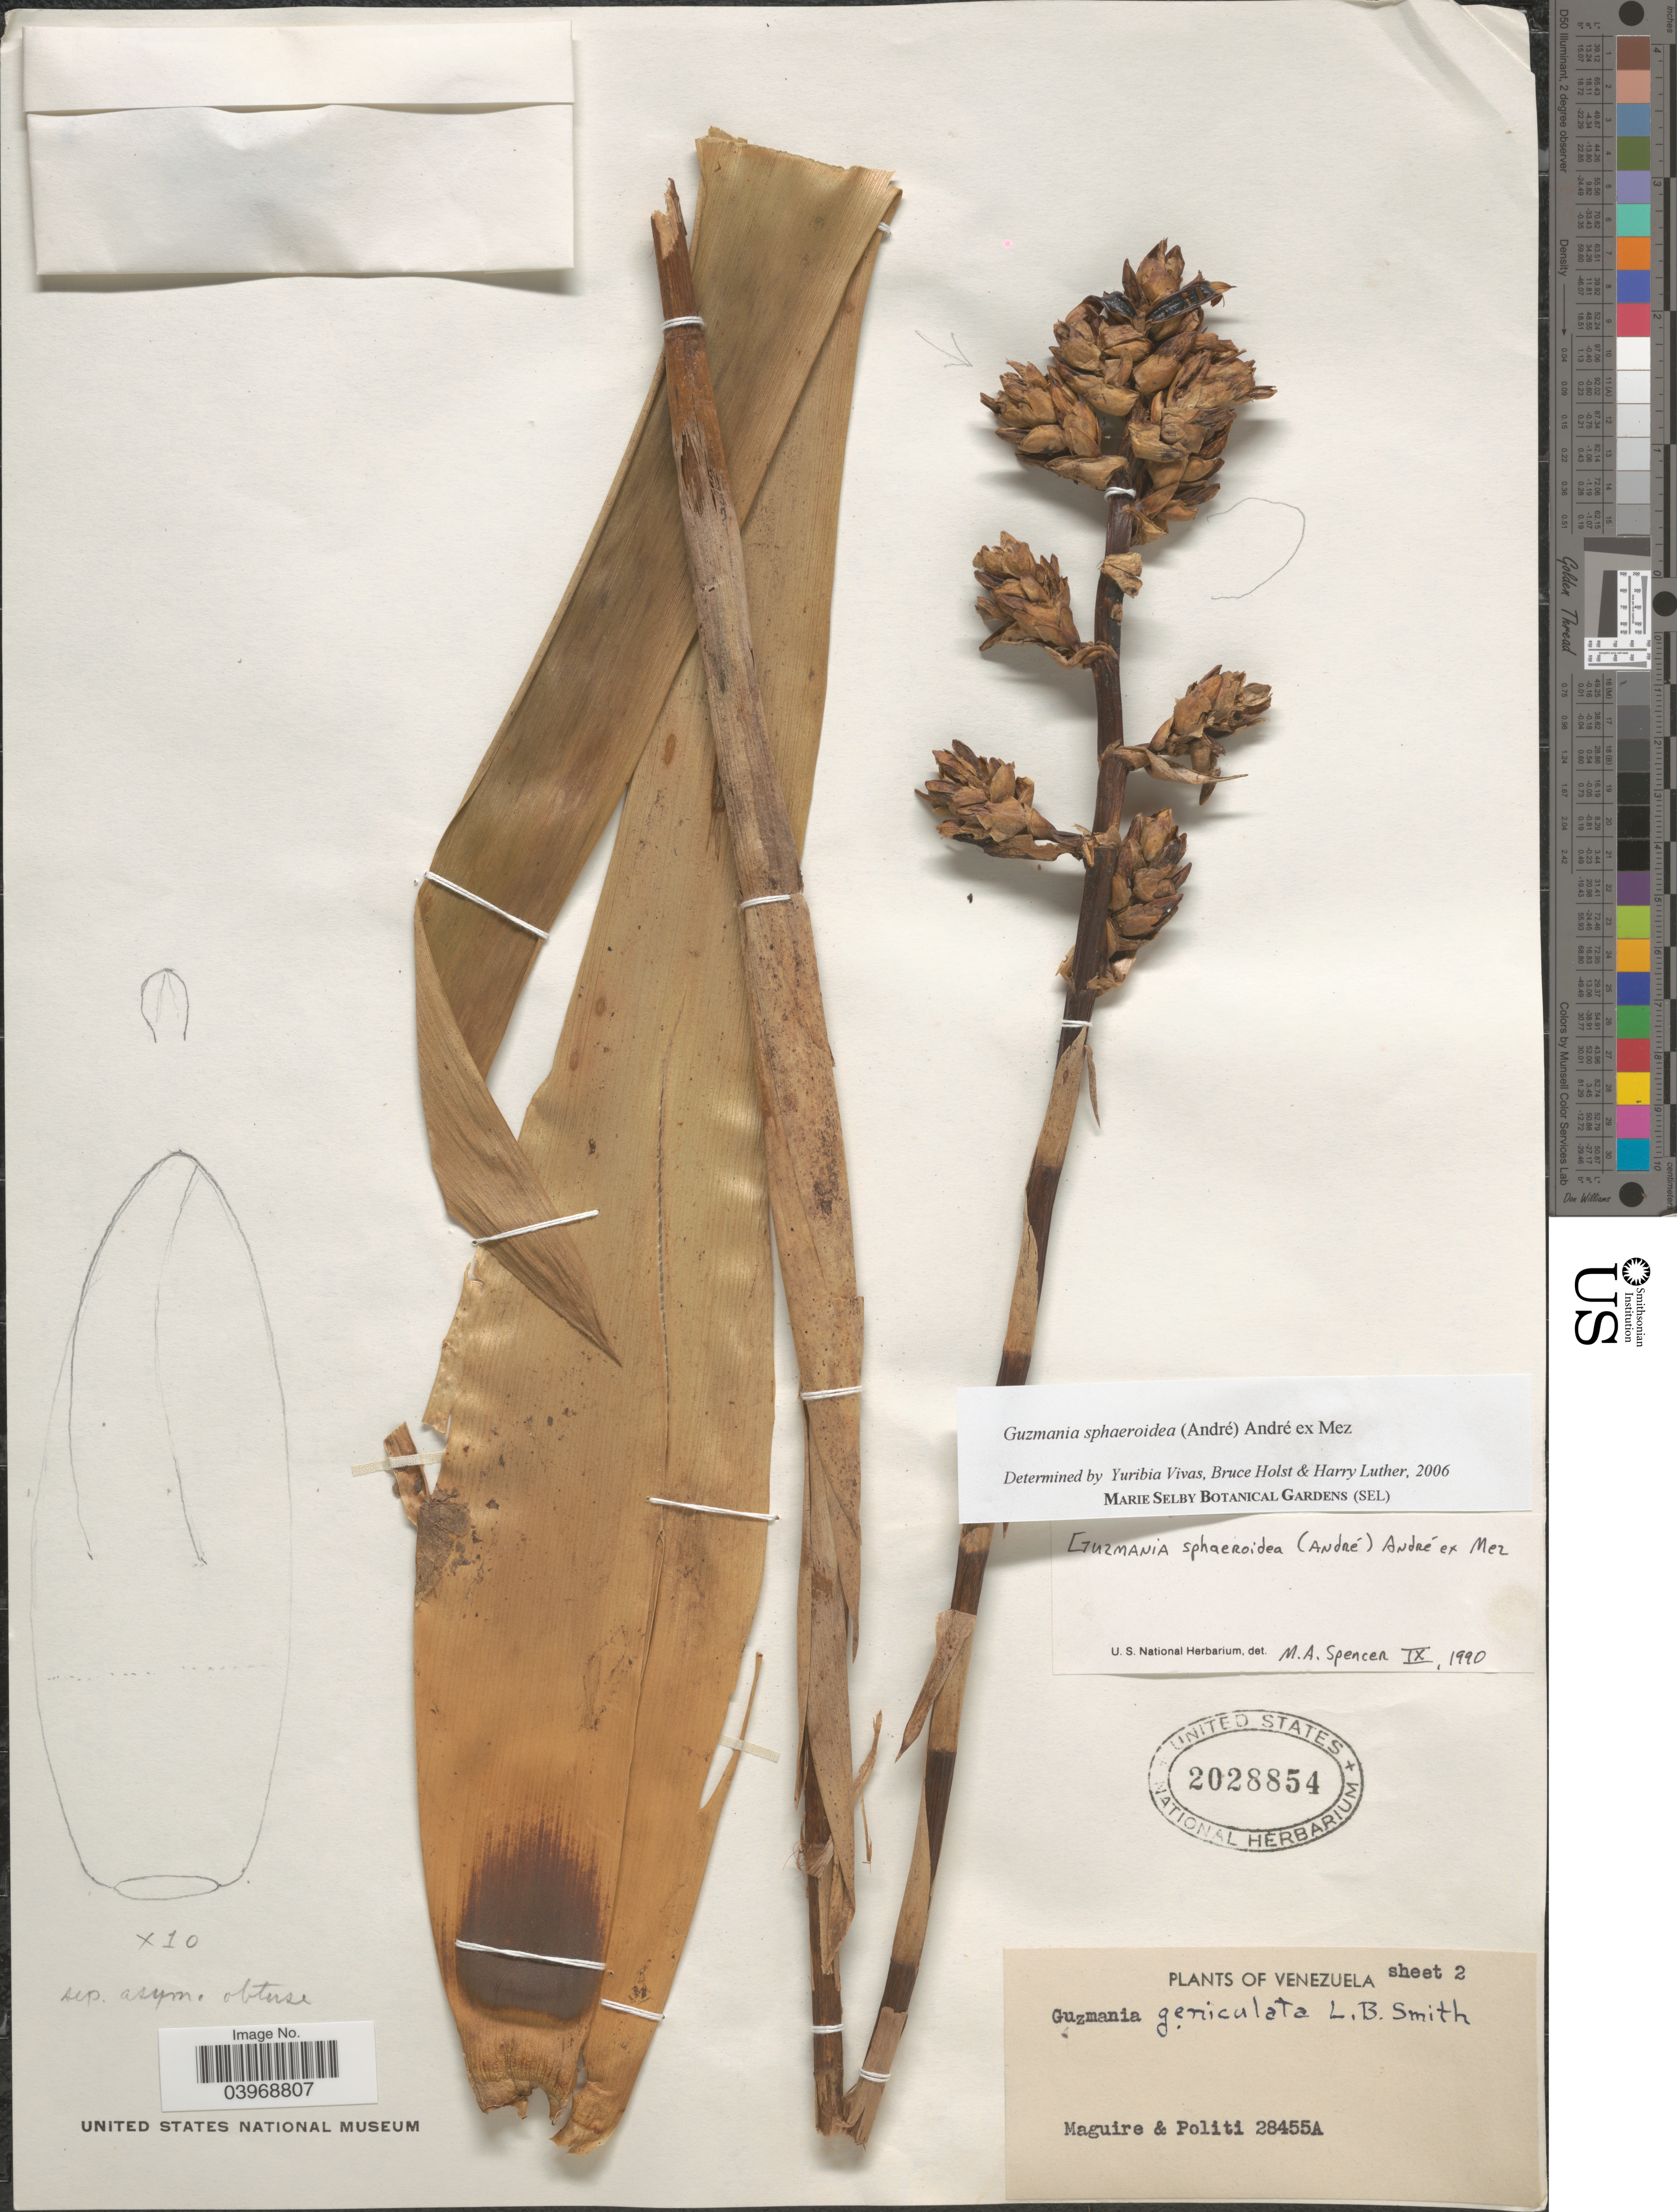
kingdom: Plantae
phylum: Tracheophyta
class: Liliopsida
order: Poales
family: Bromeliaceae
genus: Guzmania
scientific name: Guzmania sphaeroidea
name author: (André) André ex Mez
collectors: Maguire, -- & Politi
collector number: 28455A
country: Venezuela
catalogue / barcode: US 2028854